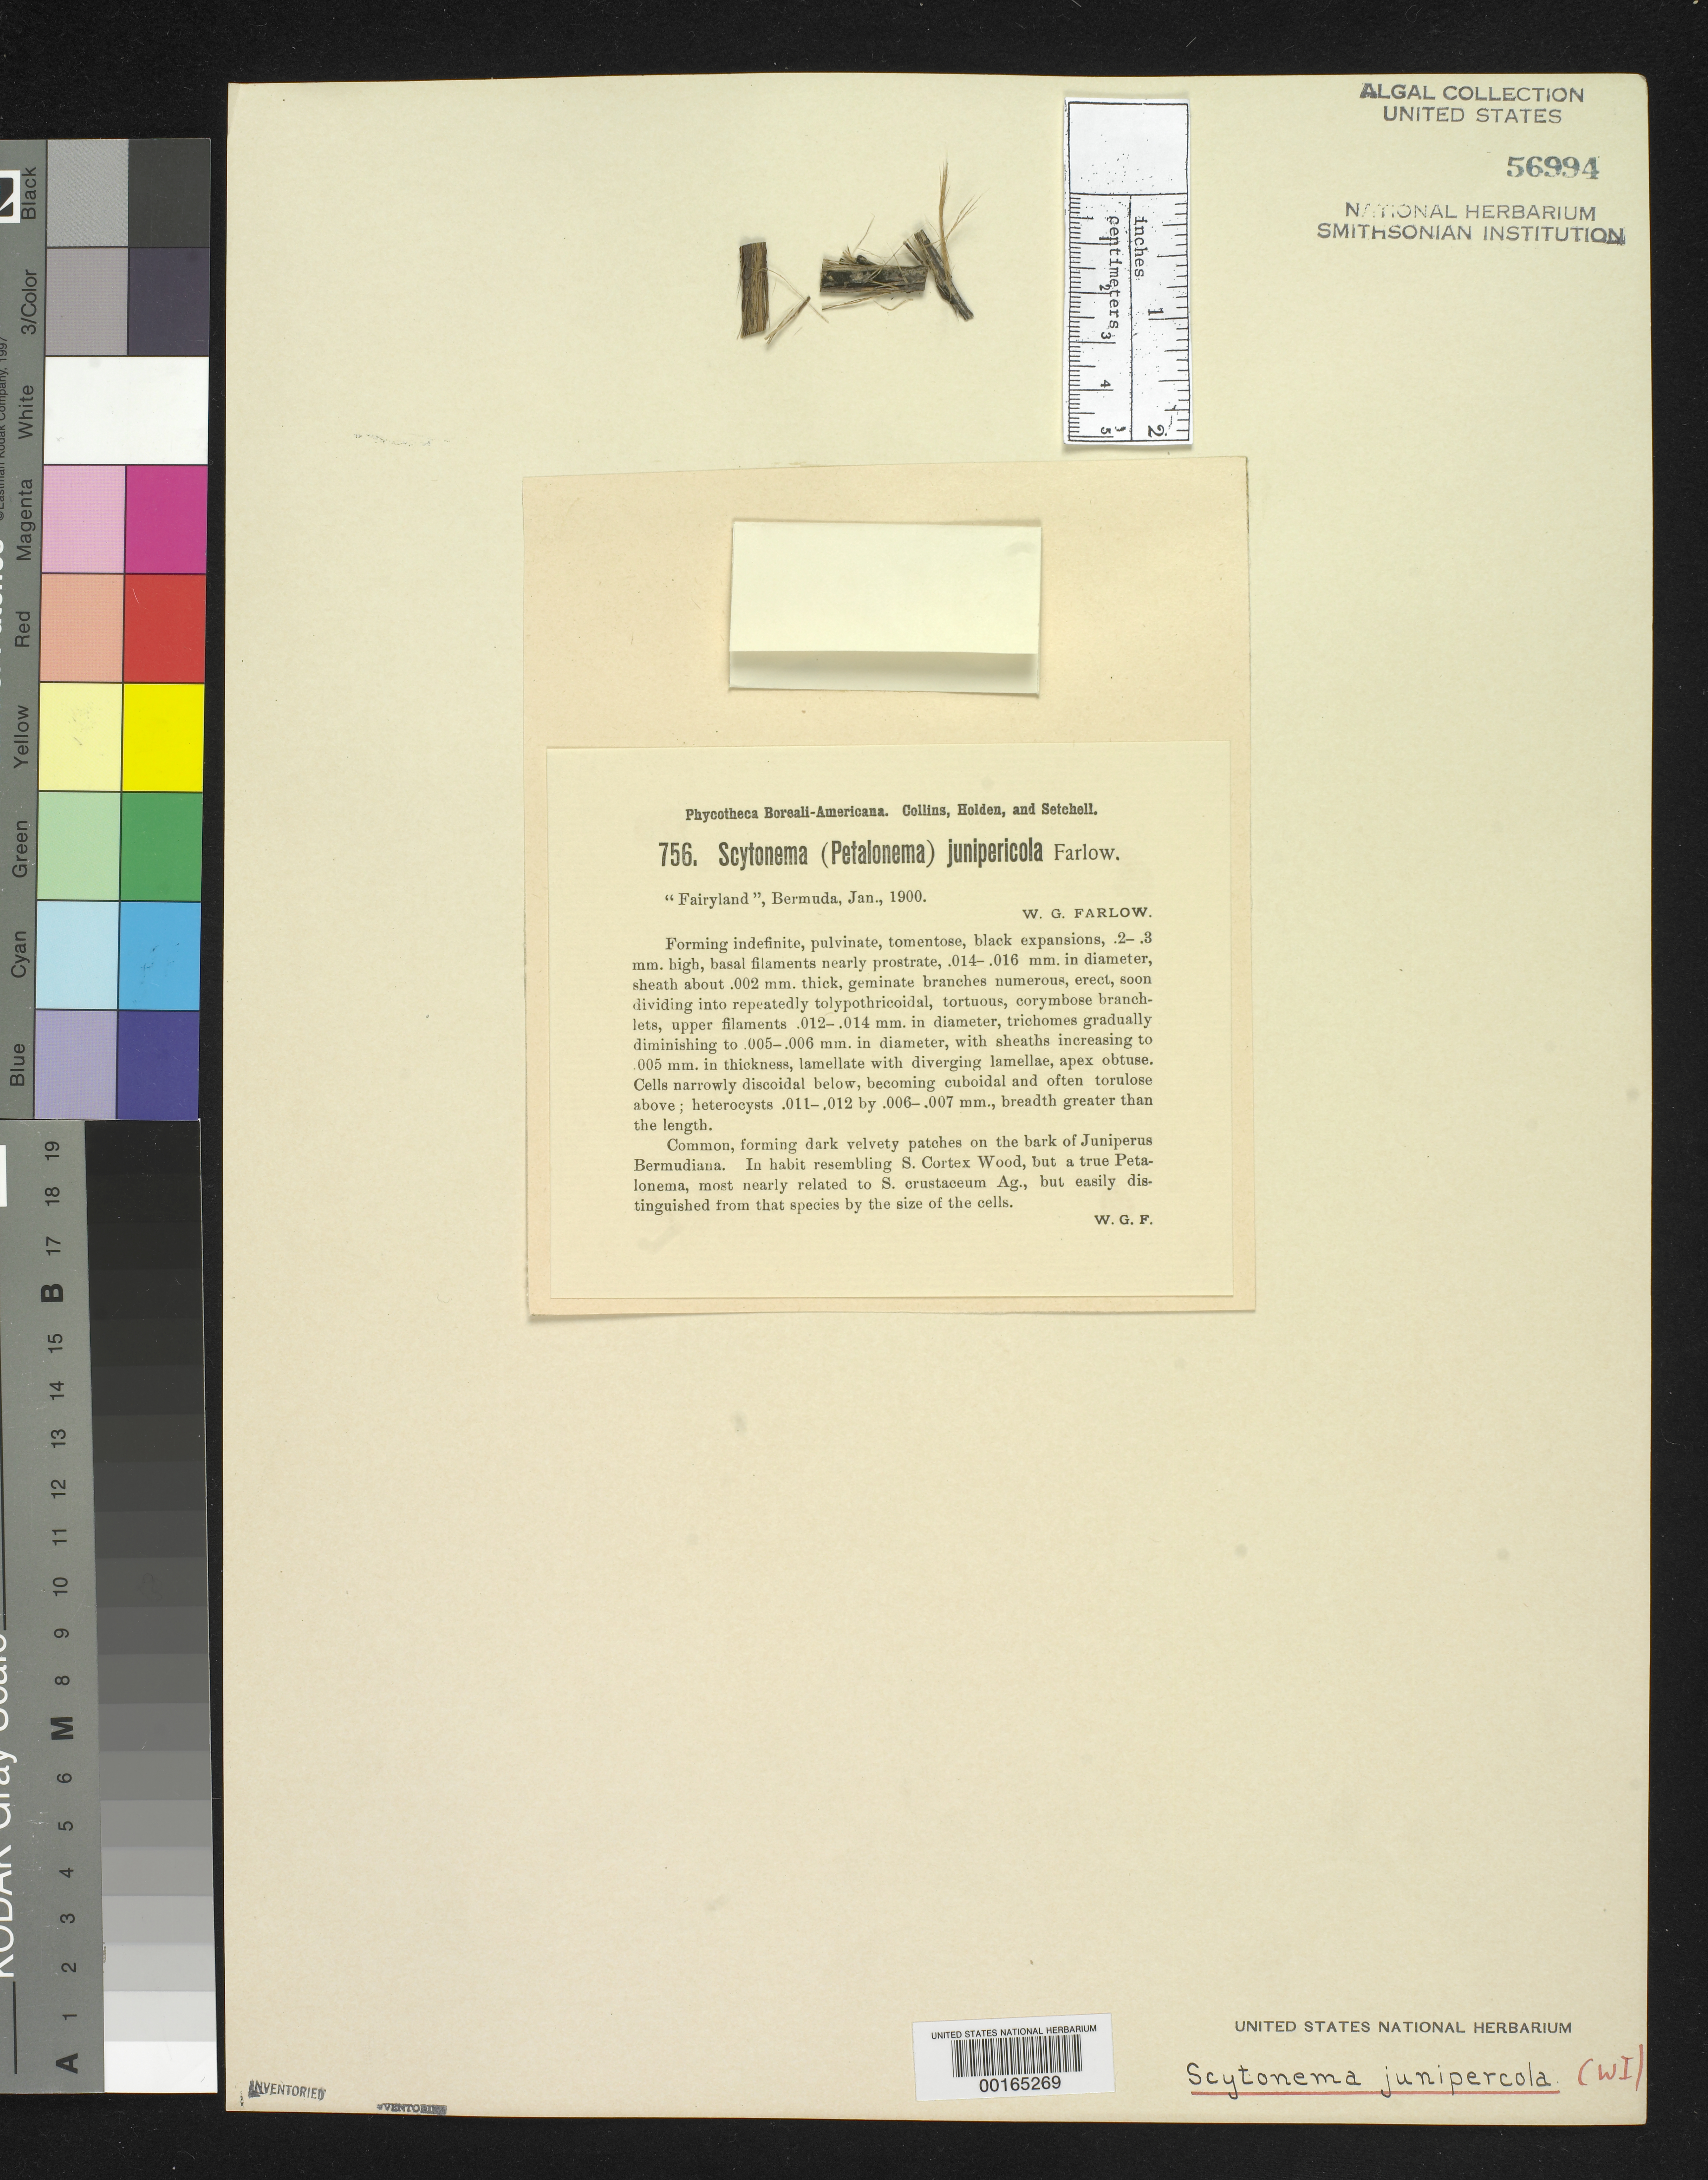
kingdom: Bacteria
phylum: Cyanobacteria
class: Cyanobacteriia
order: Cyanobacteriales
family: Scytonemataceae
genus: Scytonema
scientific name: Scytonema junipericola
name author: Farl. in Collins et al.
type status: Isotype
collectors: W. G. Farlow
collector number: PB-A 756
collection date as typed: Jan 1900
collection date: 1900-01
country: Bermuda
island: Bermuda Island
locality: Fairyland.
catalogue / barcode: US 56994